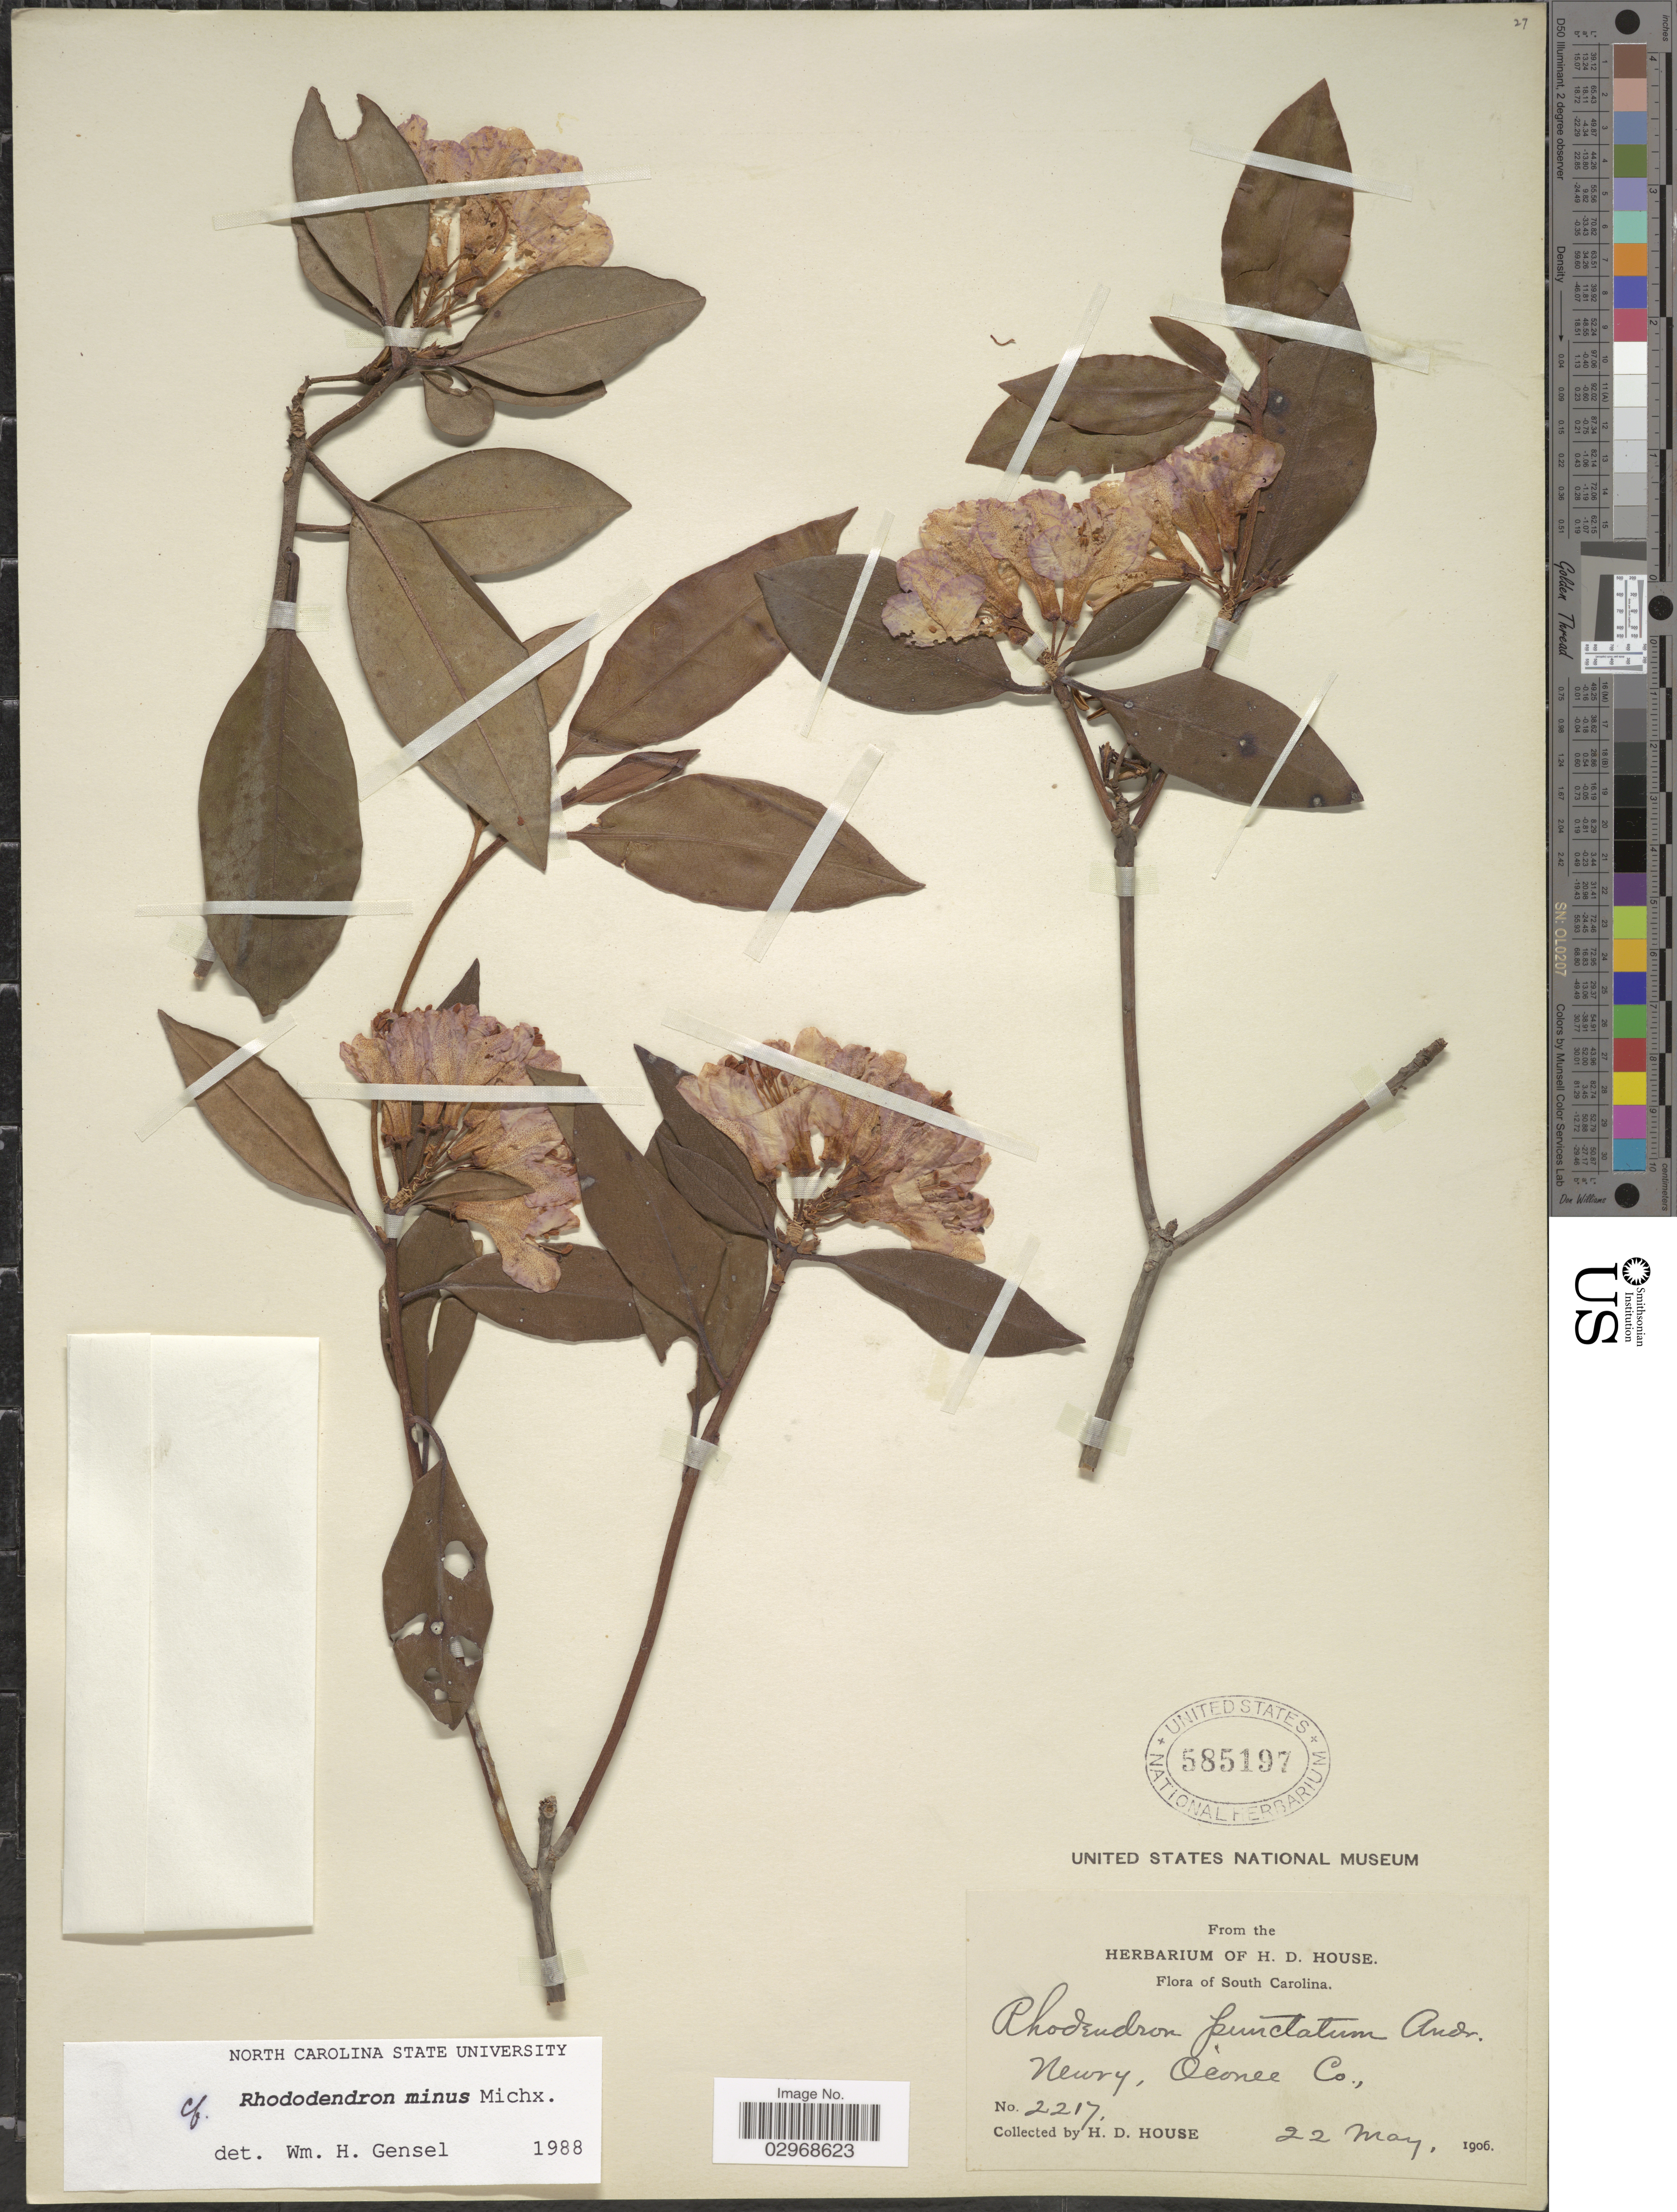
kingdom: Plantae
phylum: Tracheophyta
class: Magnoliopsida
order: Ericales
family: Ericaceae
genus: Rhododendron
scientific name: Rhododendron minus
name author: Michx.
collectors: H. D. House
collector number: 2217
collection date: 1906-05-22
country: United States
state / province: South Carolina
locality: Newry, Oconee co.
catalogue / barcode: US 585197